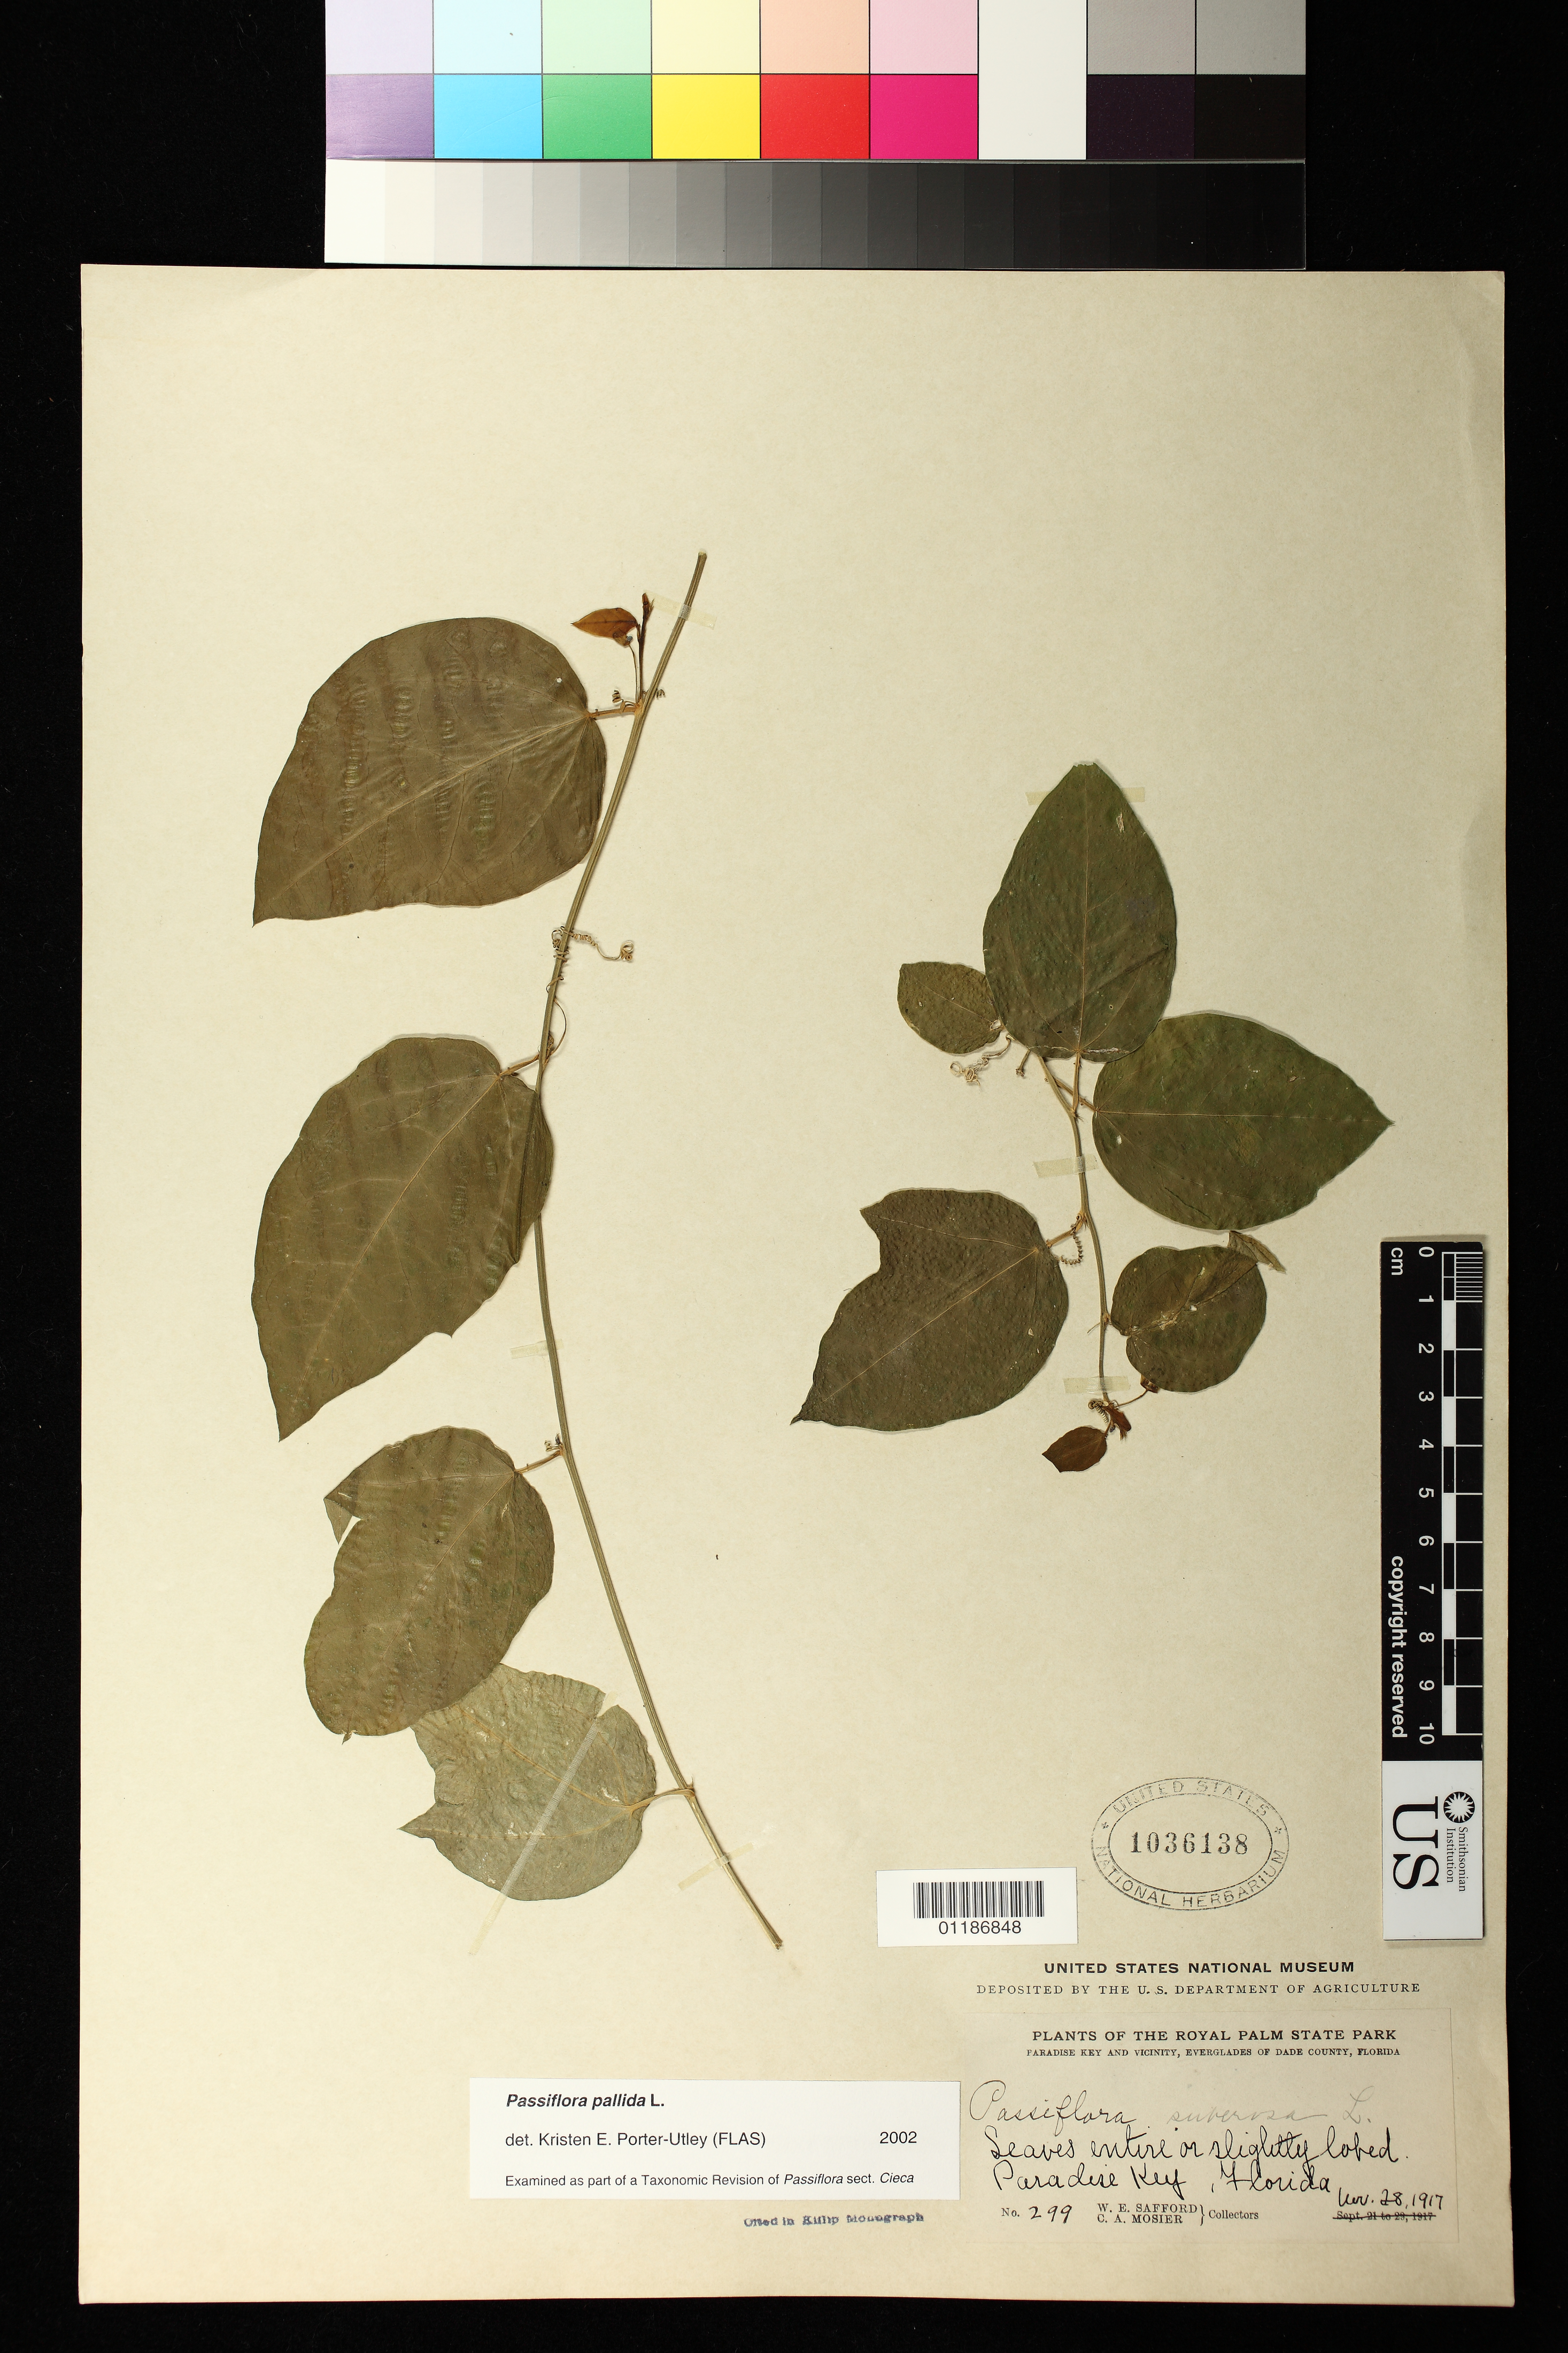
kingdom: Plantae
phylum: Tracheophyta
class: Magnoliopsida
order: Malpighiales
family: Passifloraceae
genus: Passiflora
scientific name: Passiflora pallida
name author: L.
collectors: W. E. Safford & C. A. Mosier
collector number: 299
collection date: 1917-11-28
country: United States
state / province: Florida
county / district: Dade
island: Paradise Key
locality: Paradise Key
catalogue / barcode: US 1036138